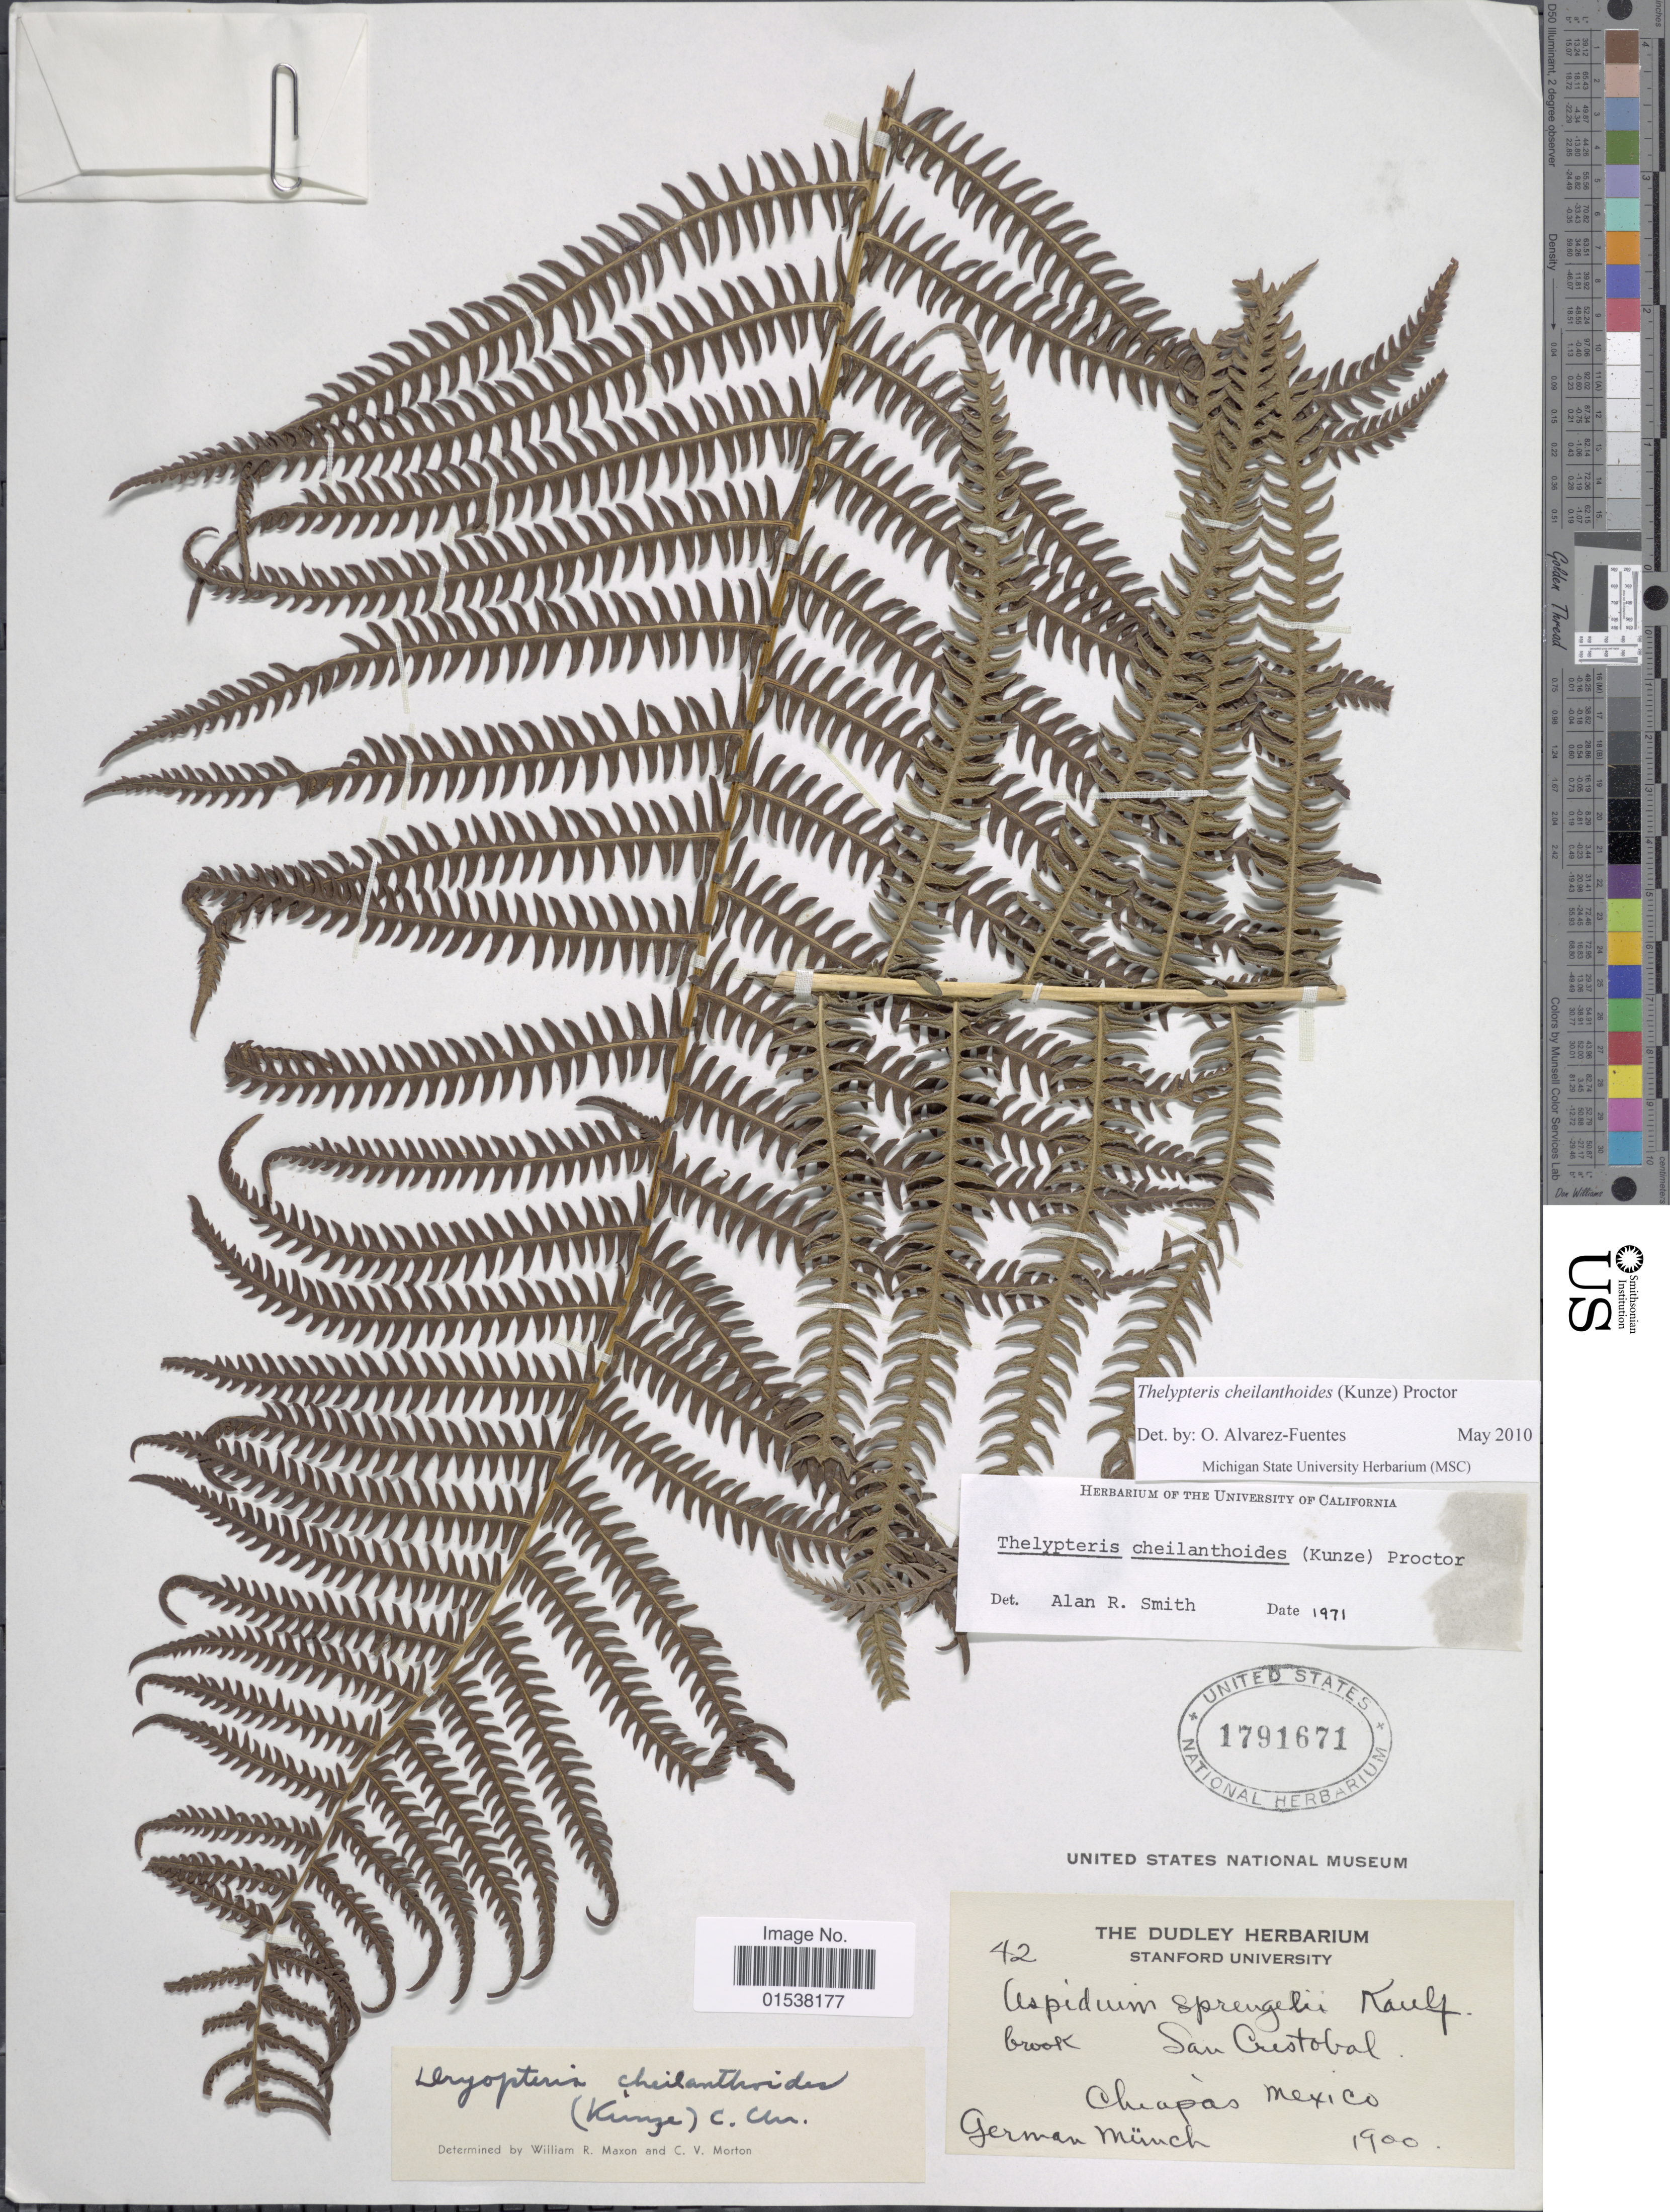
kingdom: Plantae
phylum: Tracheophyta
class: Polypodiopsida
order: Polypodiales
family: Thelypteridaceae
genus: Amauropelta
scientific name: Amauropelta cheilanthoides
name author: (Kunze) Á. Löve & D. Löve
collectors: G. Munch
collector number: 42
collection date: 1900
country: Mexico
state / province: Chiapas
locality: San Cristobal, Chiapas, Mexico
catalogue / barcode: US 1791671